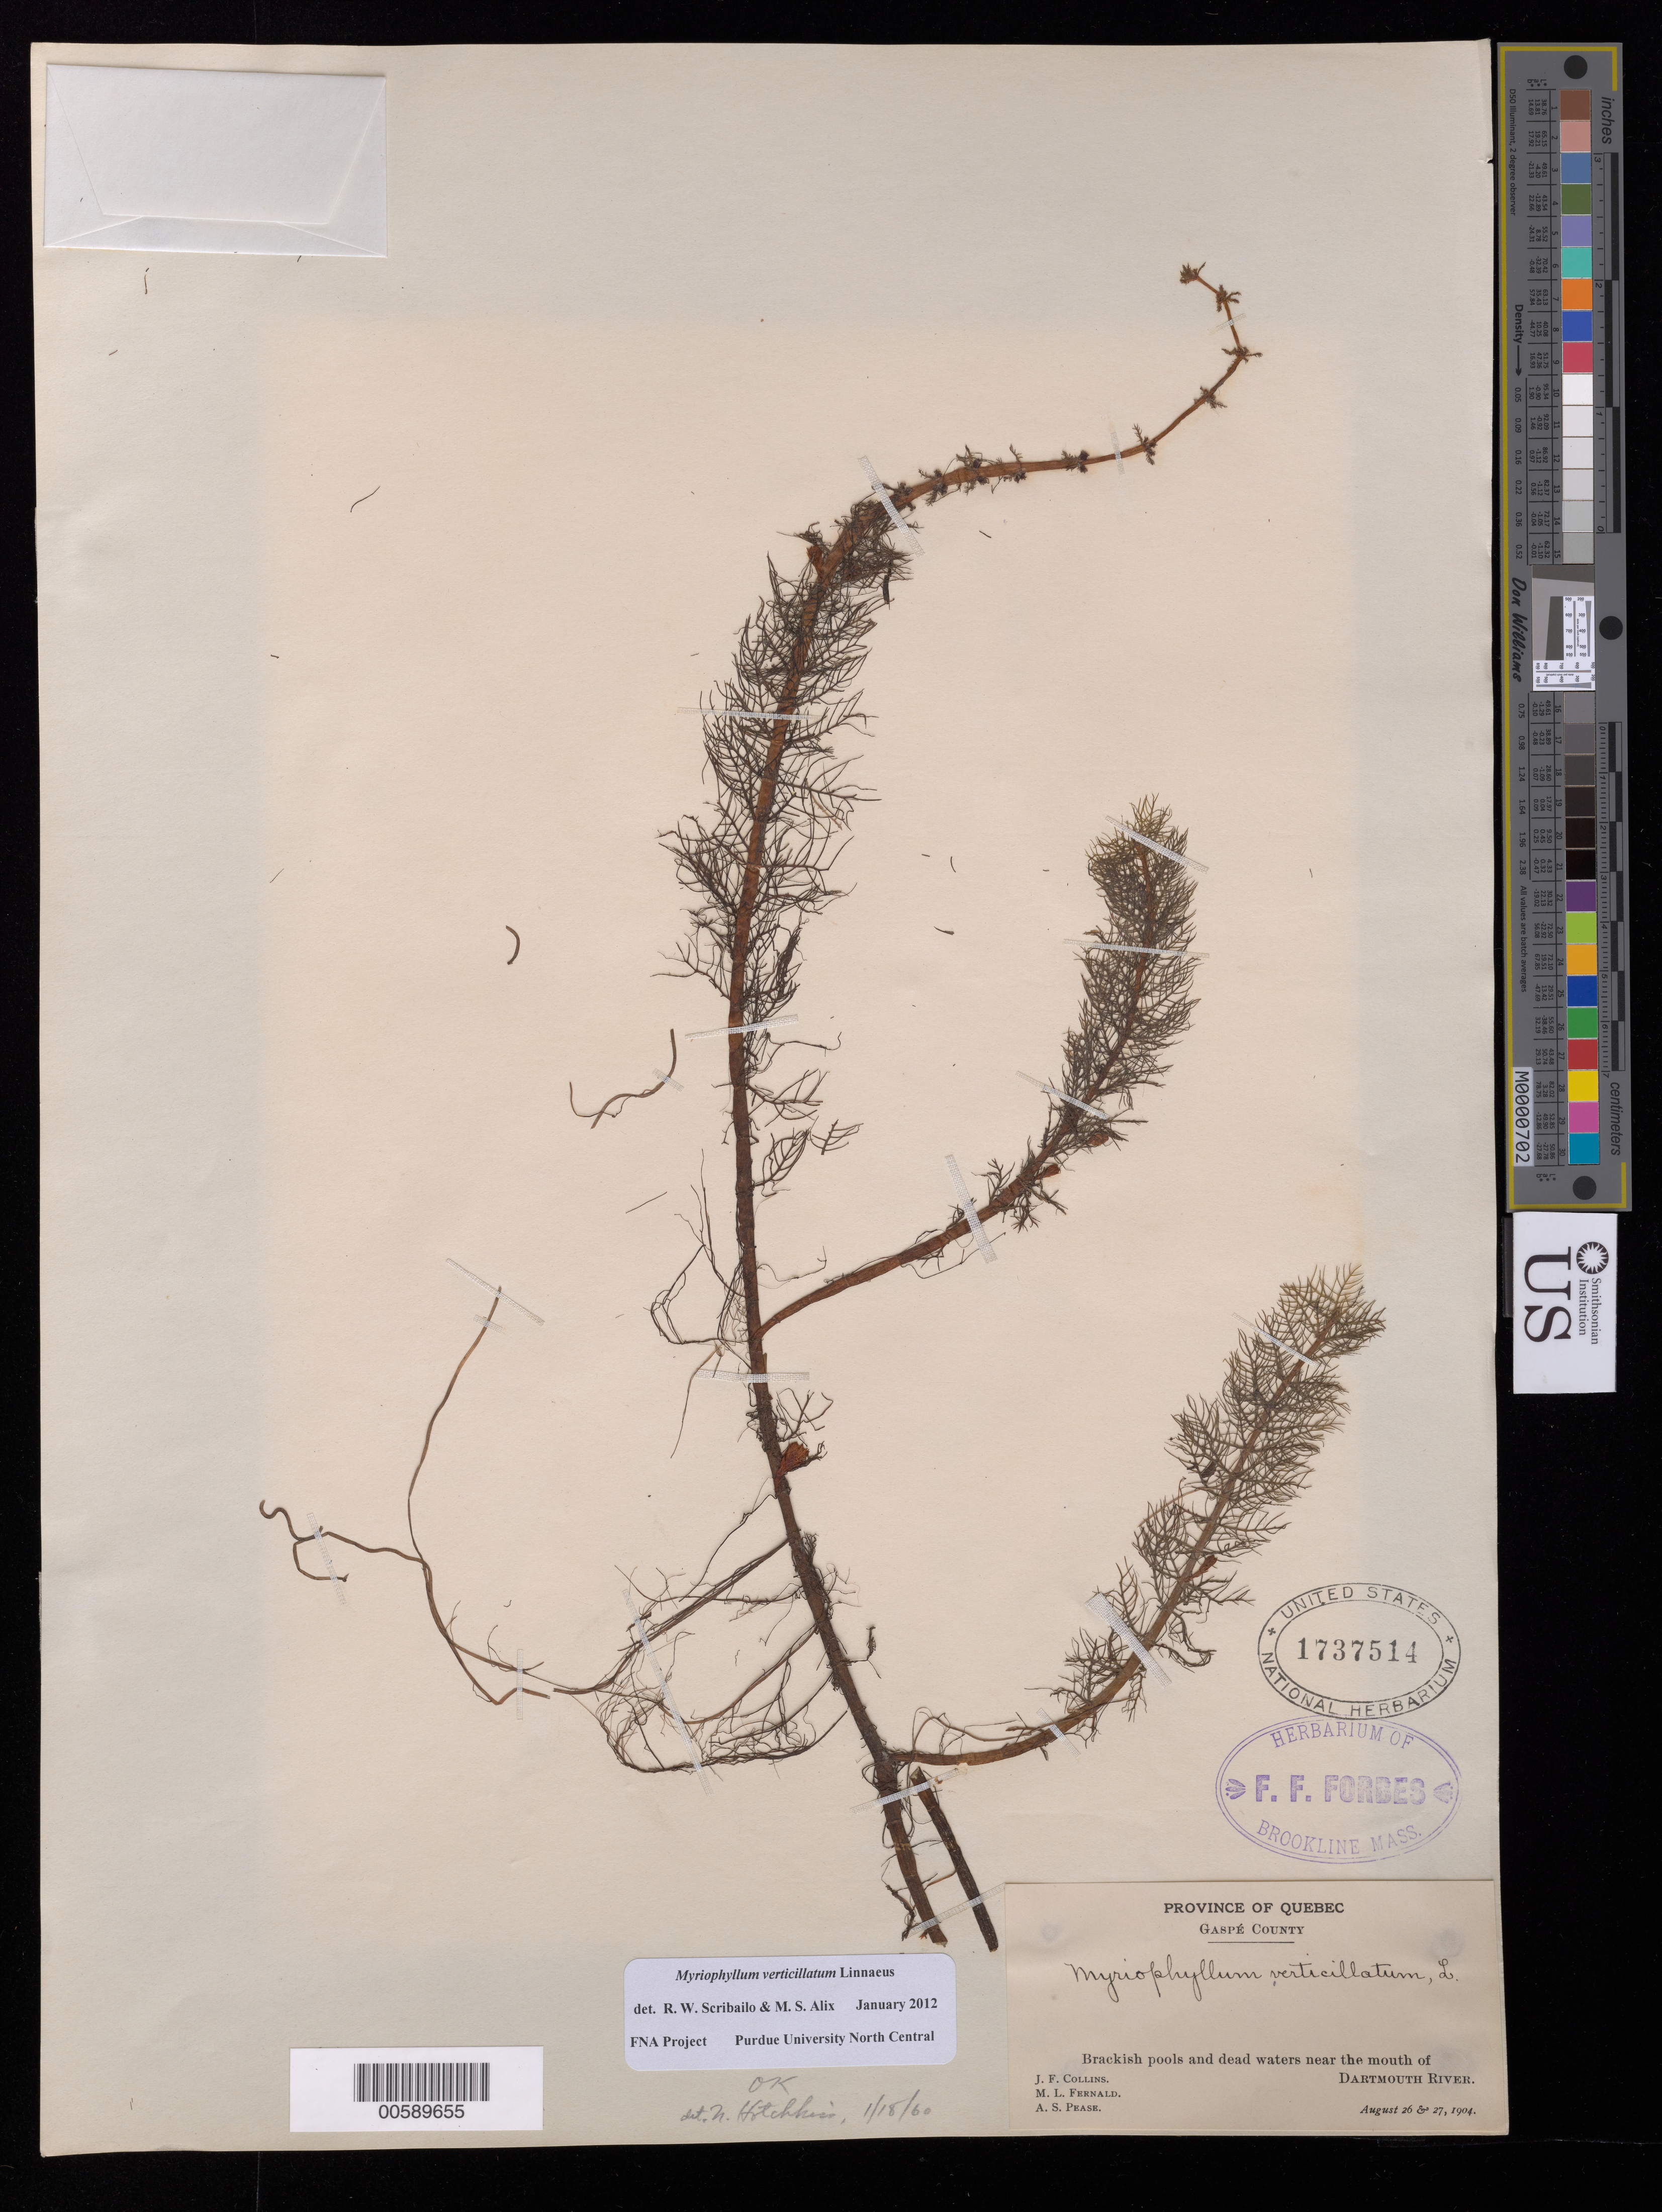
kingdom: Plantae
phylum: Tracheophyta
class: Magnoliopsida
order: Saxifragales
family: Haloragaceae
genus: Myriophyllum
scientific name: Myriophyllum verticillatum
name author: L.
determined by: Scribailo, R. W.; Alix, M. S.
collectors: J. Collins, M. L. Fernald & A. S. Pease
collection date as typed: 26 Aug 1904 and 27 Aug 1904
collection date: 1904-08-26,1904-08-27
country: Canada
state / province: Quebec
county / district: La Côte-de-Gaspé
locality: Dartmouth River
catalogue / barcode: US 1737514